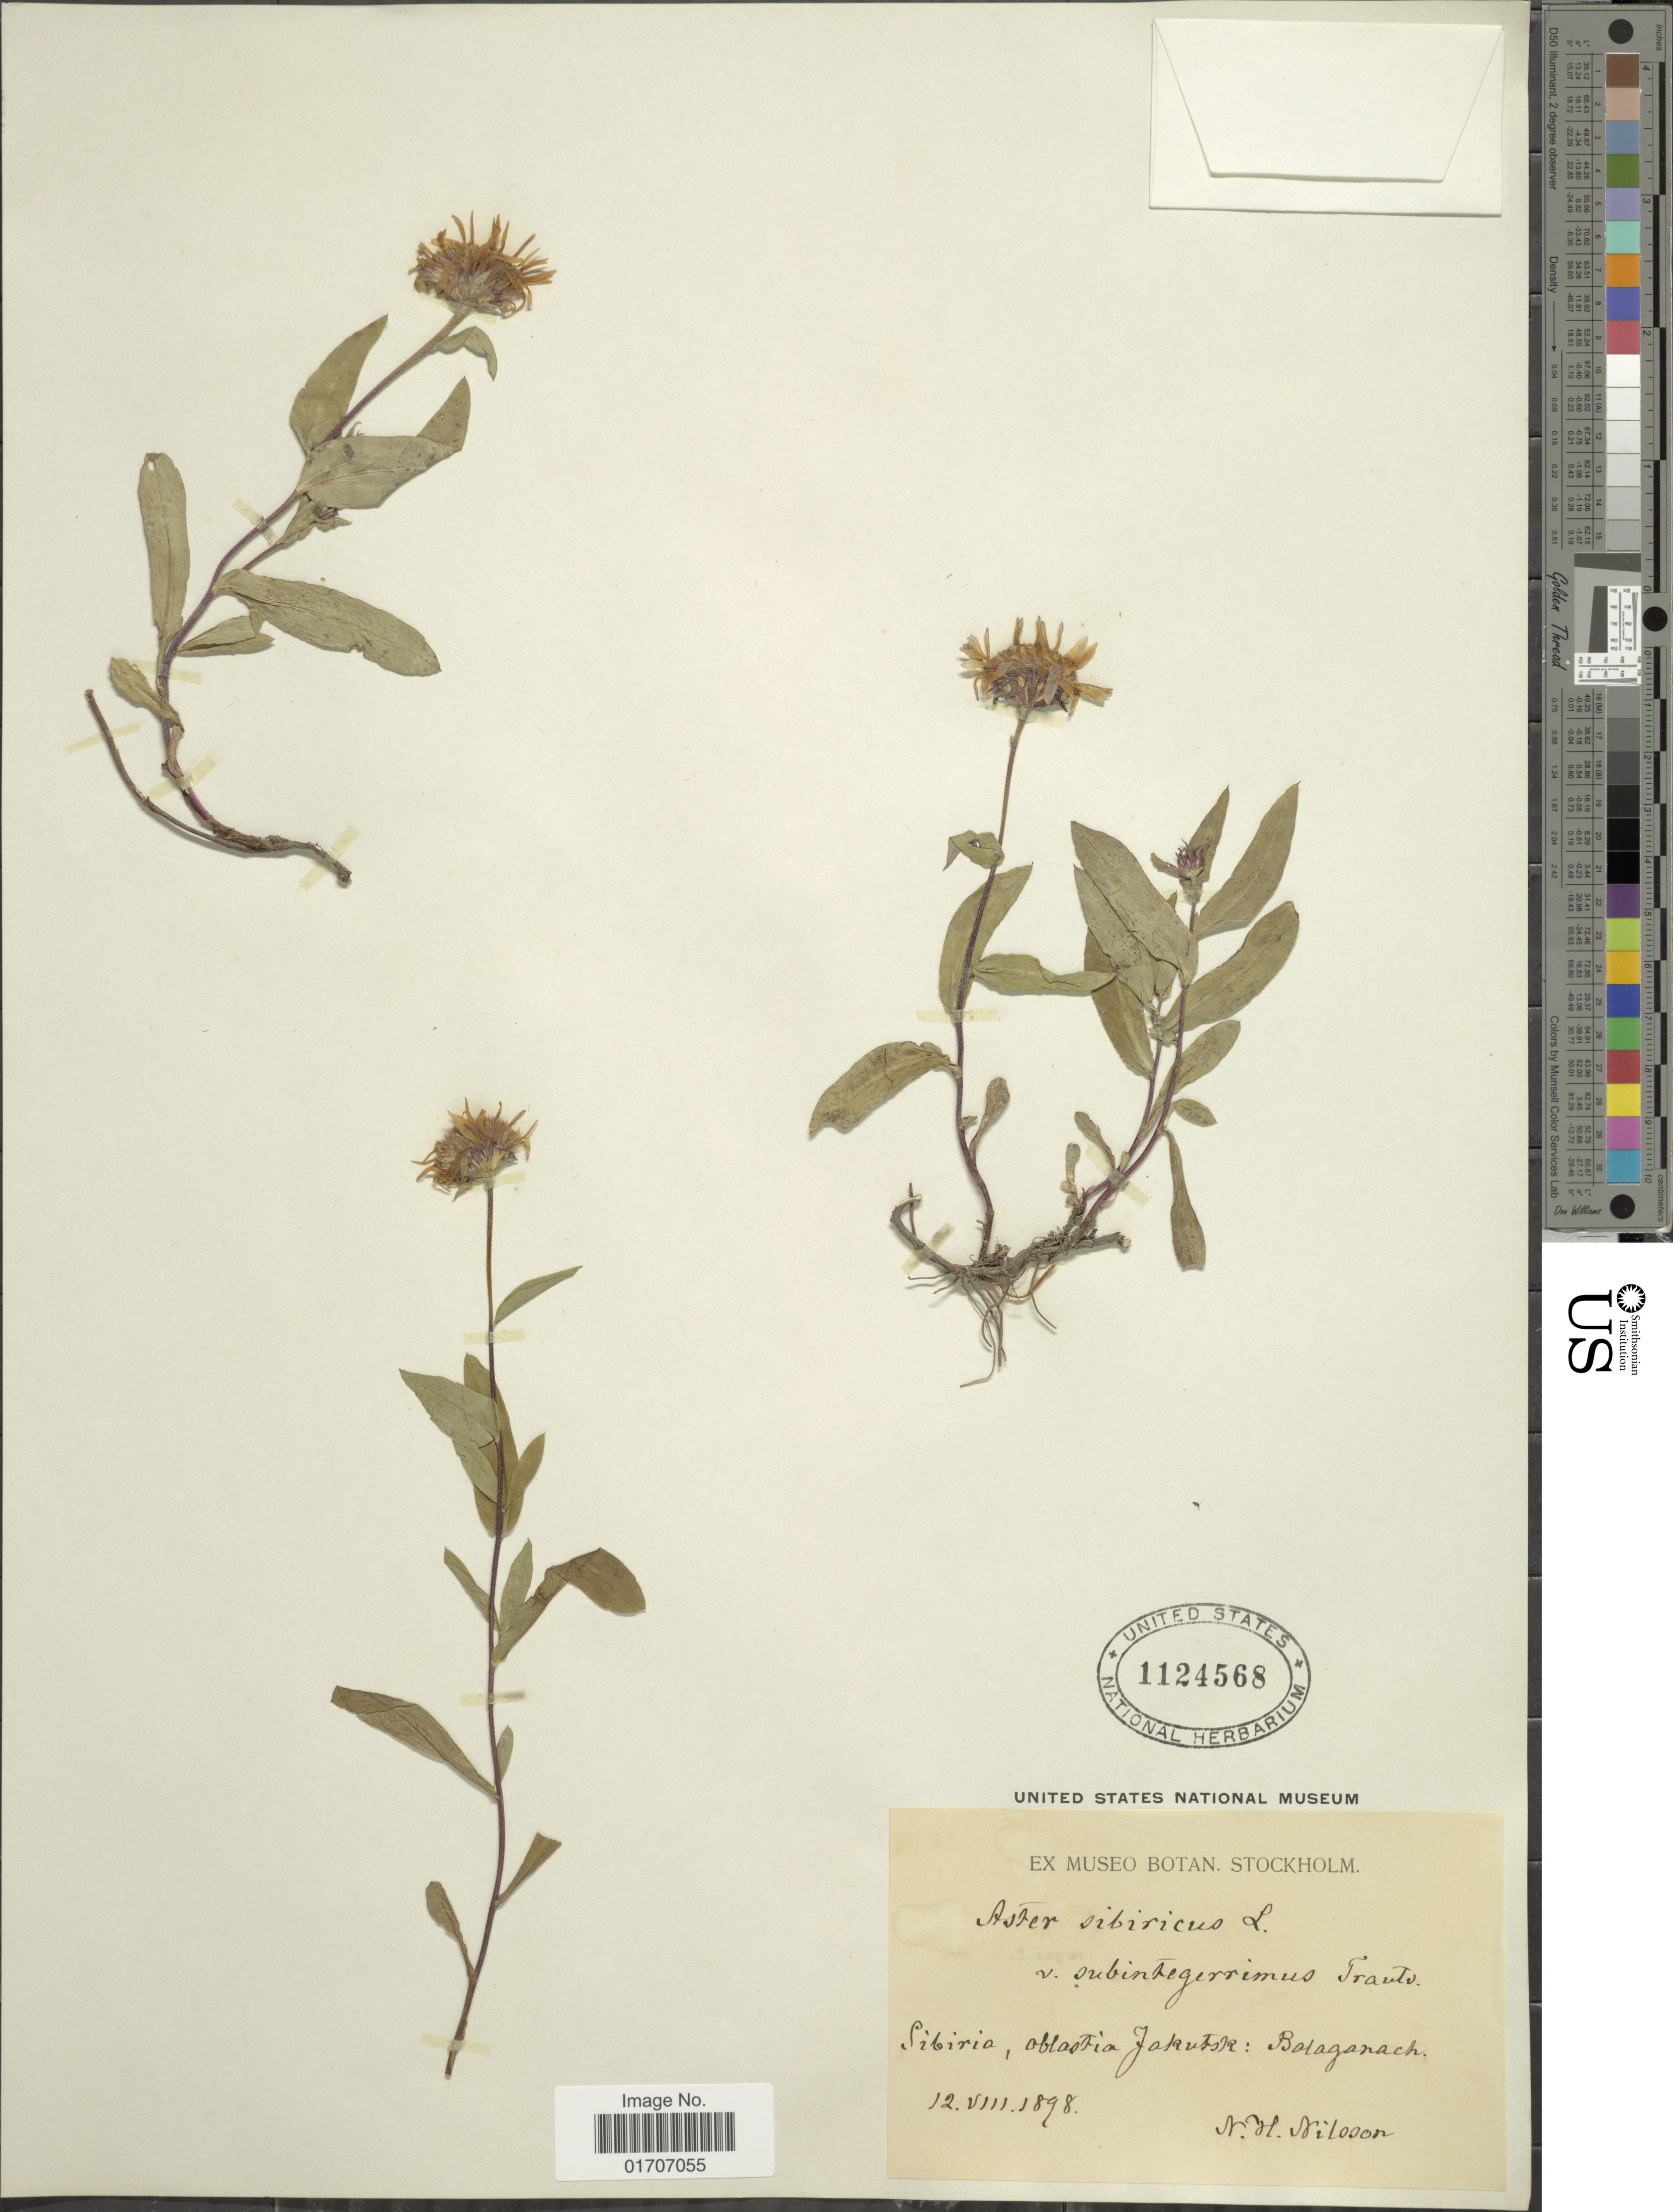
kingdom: Plantae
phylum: Tracheophyta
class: Magnoliopsida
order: Asterales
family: Asteraceae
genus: Eurybia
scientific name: Eurybia sibirica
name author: (L.) G.L. Nesom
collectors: D. H. Nicolson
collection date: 1898-08-12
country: Russian Federation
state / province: Sakha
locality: Sibiria, oblast Yakutsk: Bolaganach. (Balagannakh)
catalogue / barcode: US 1124568